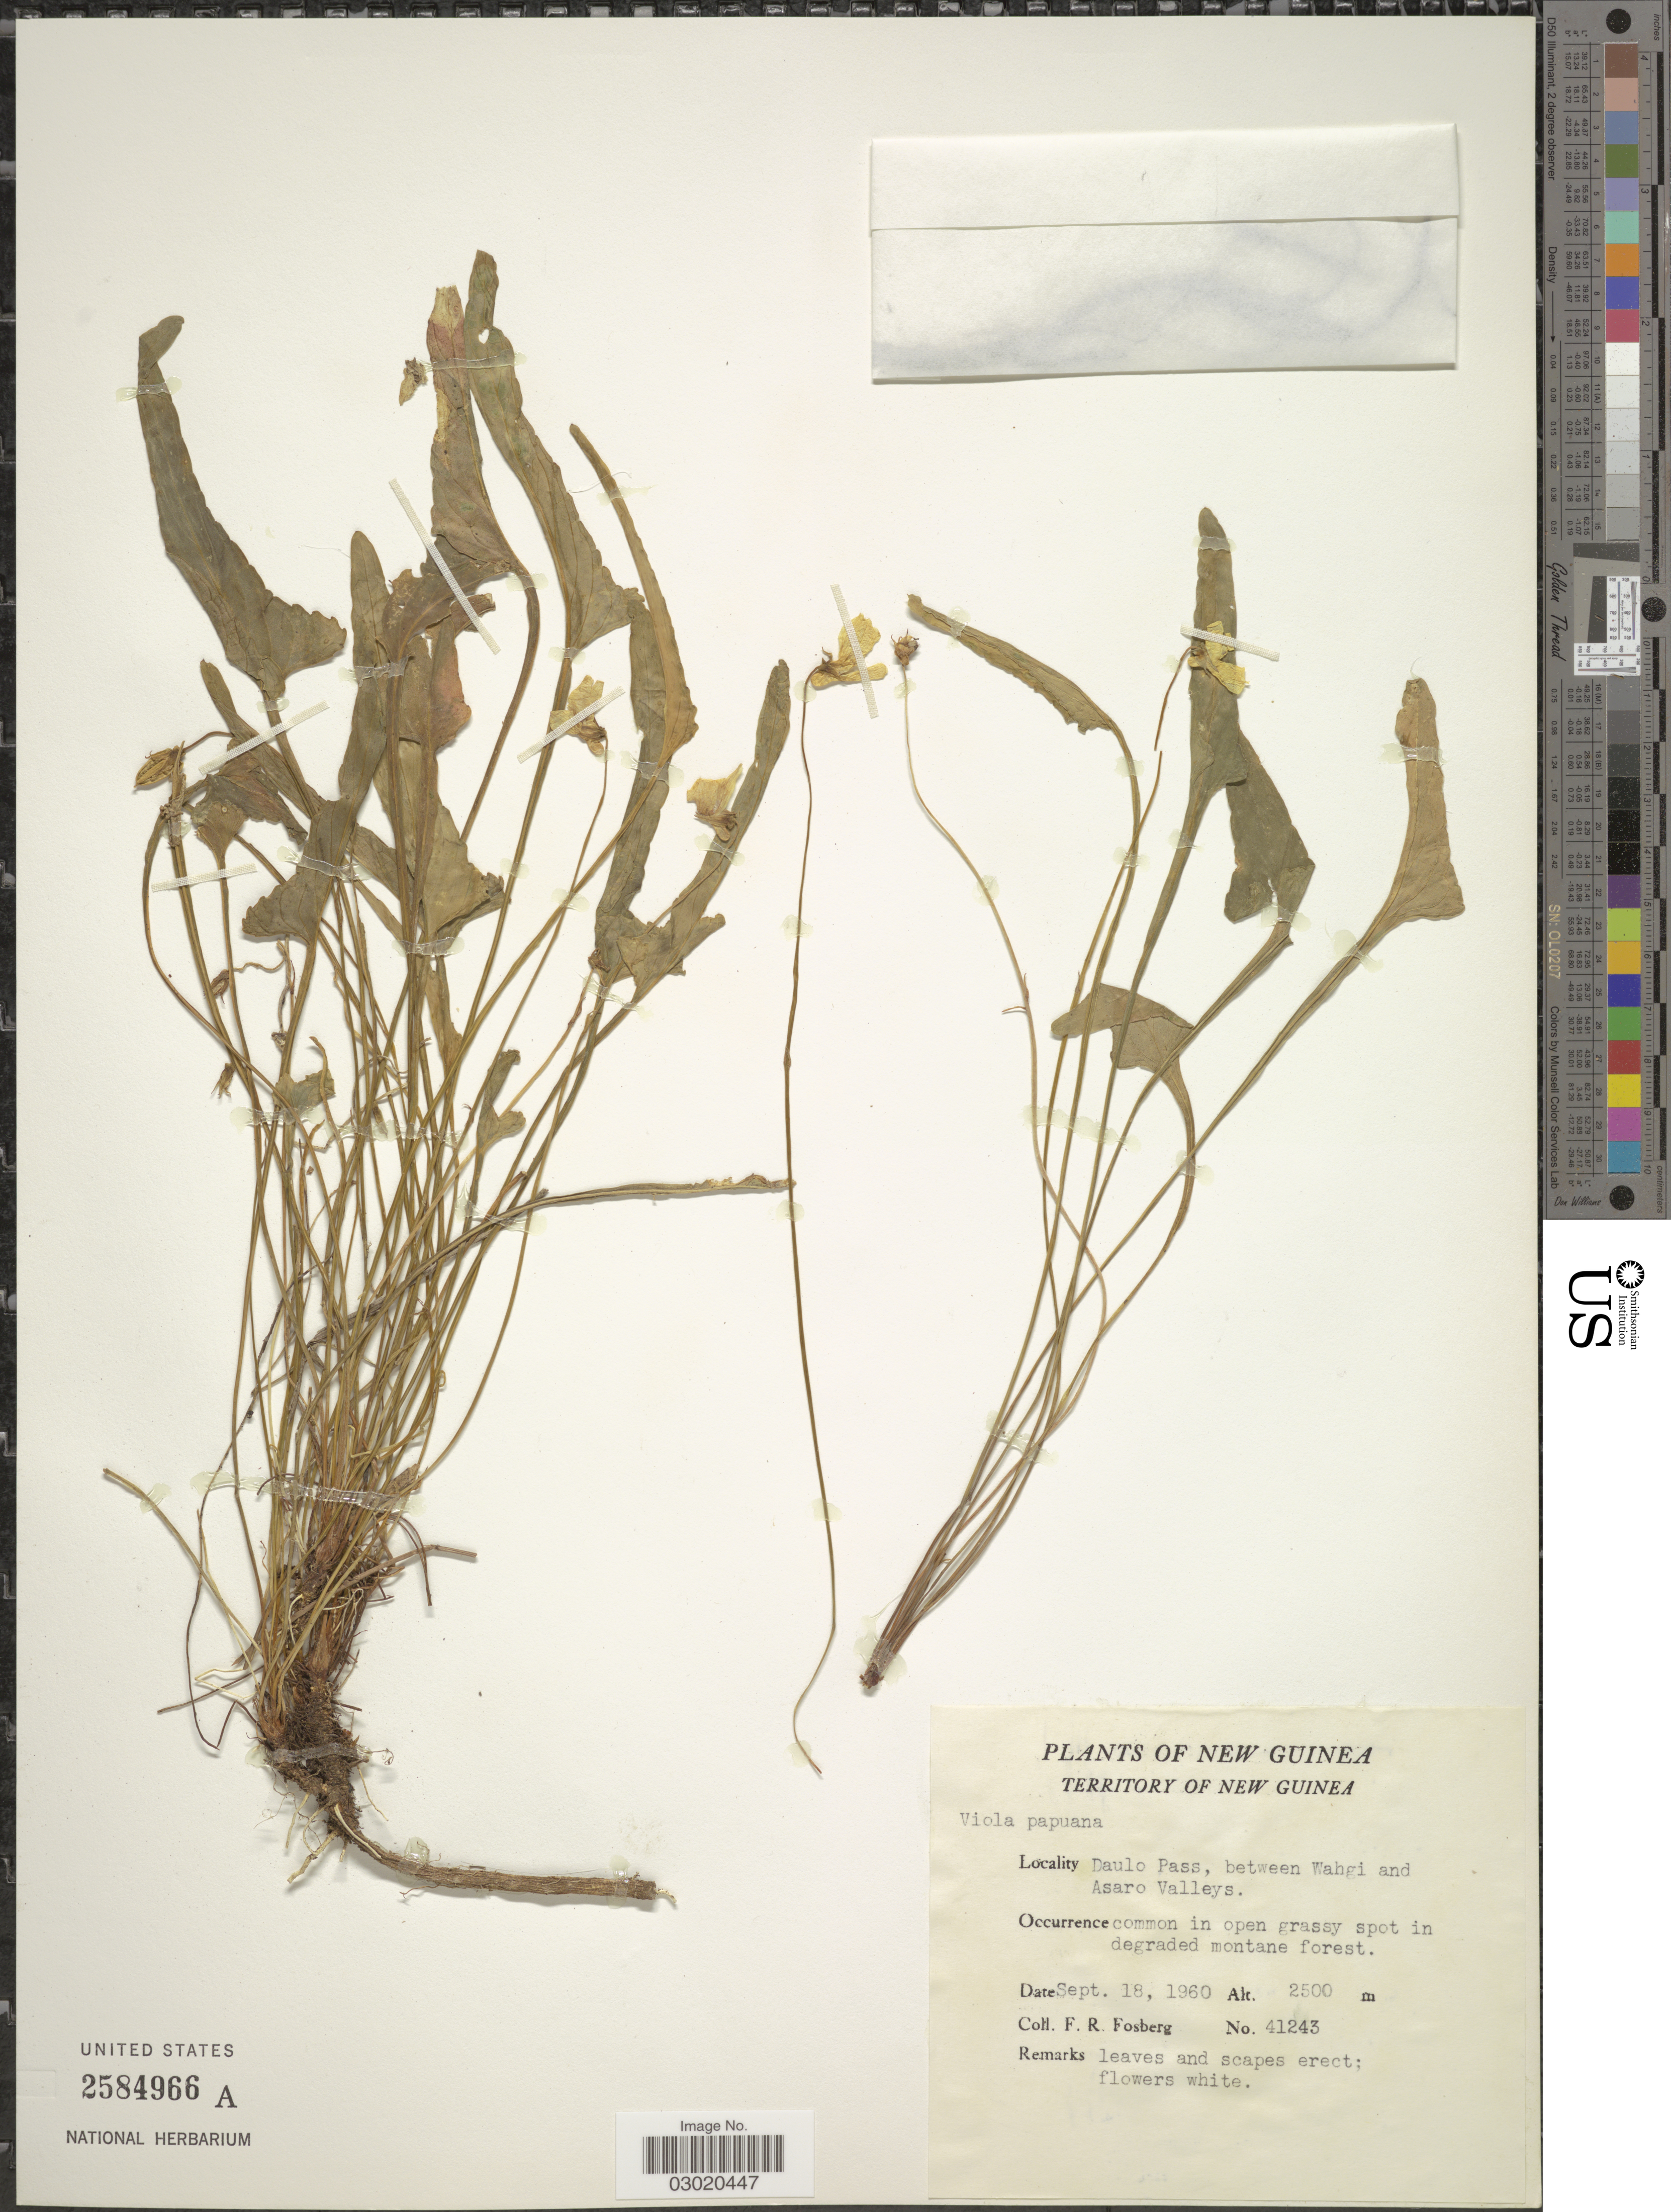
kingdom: Plantae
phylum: Tracheophyta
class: Magnoliopsida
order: Malpighiales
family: Violaceae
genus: Viola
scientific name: Viola papuana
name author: W. Becker & Pulle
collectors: F. R. Fosberg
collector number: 41243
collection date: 1960-09-18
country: Papua New Guinea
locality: New Guinea, Territory of New Guinea. Daulo Pass, between Wahgi and Asaro Valleys.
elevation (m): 2500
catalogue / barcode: US 2584966A